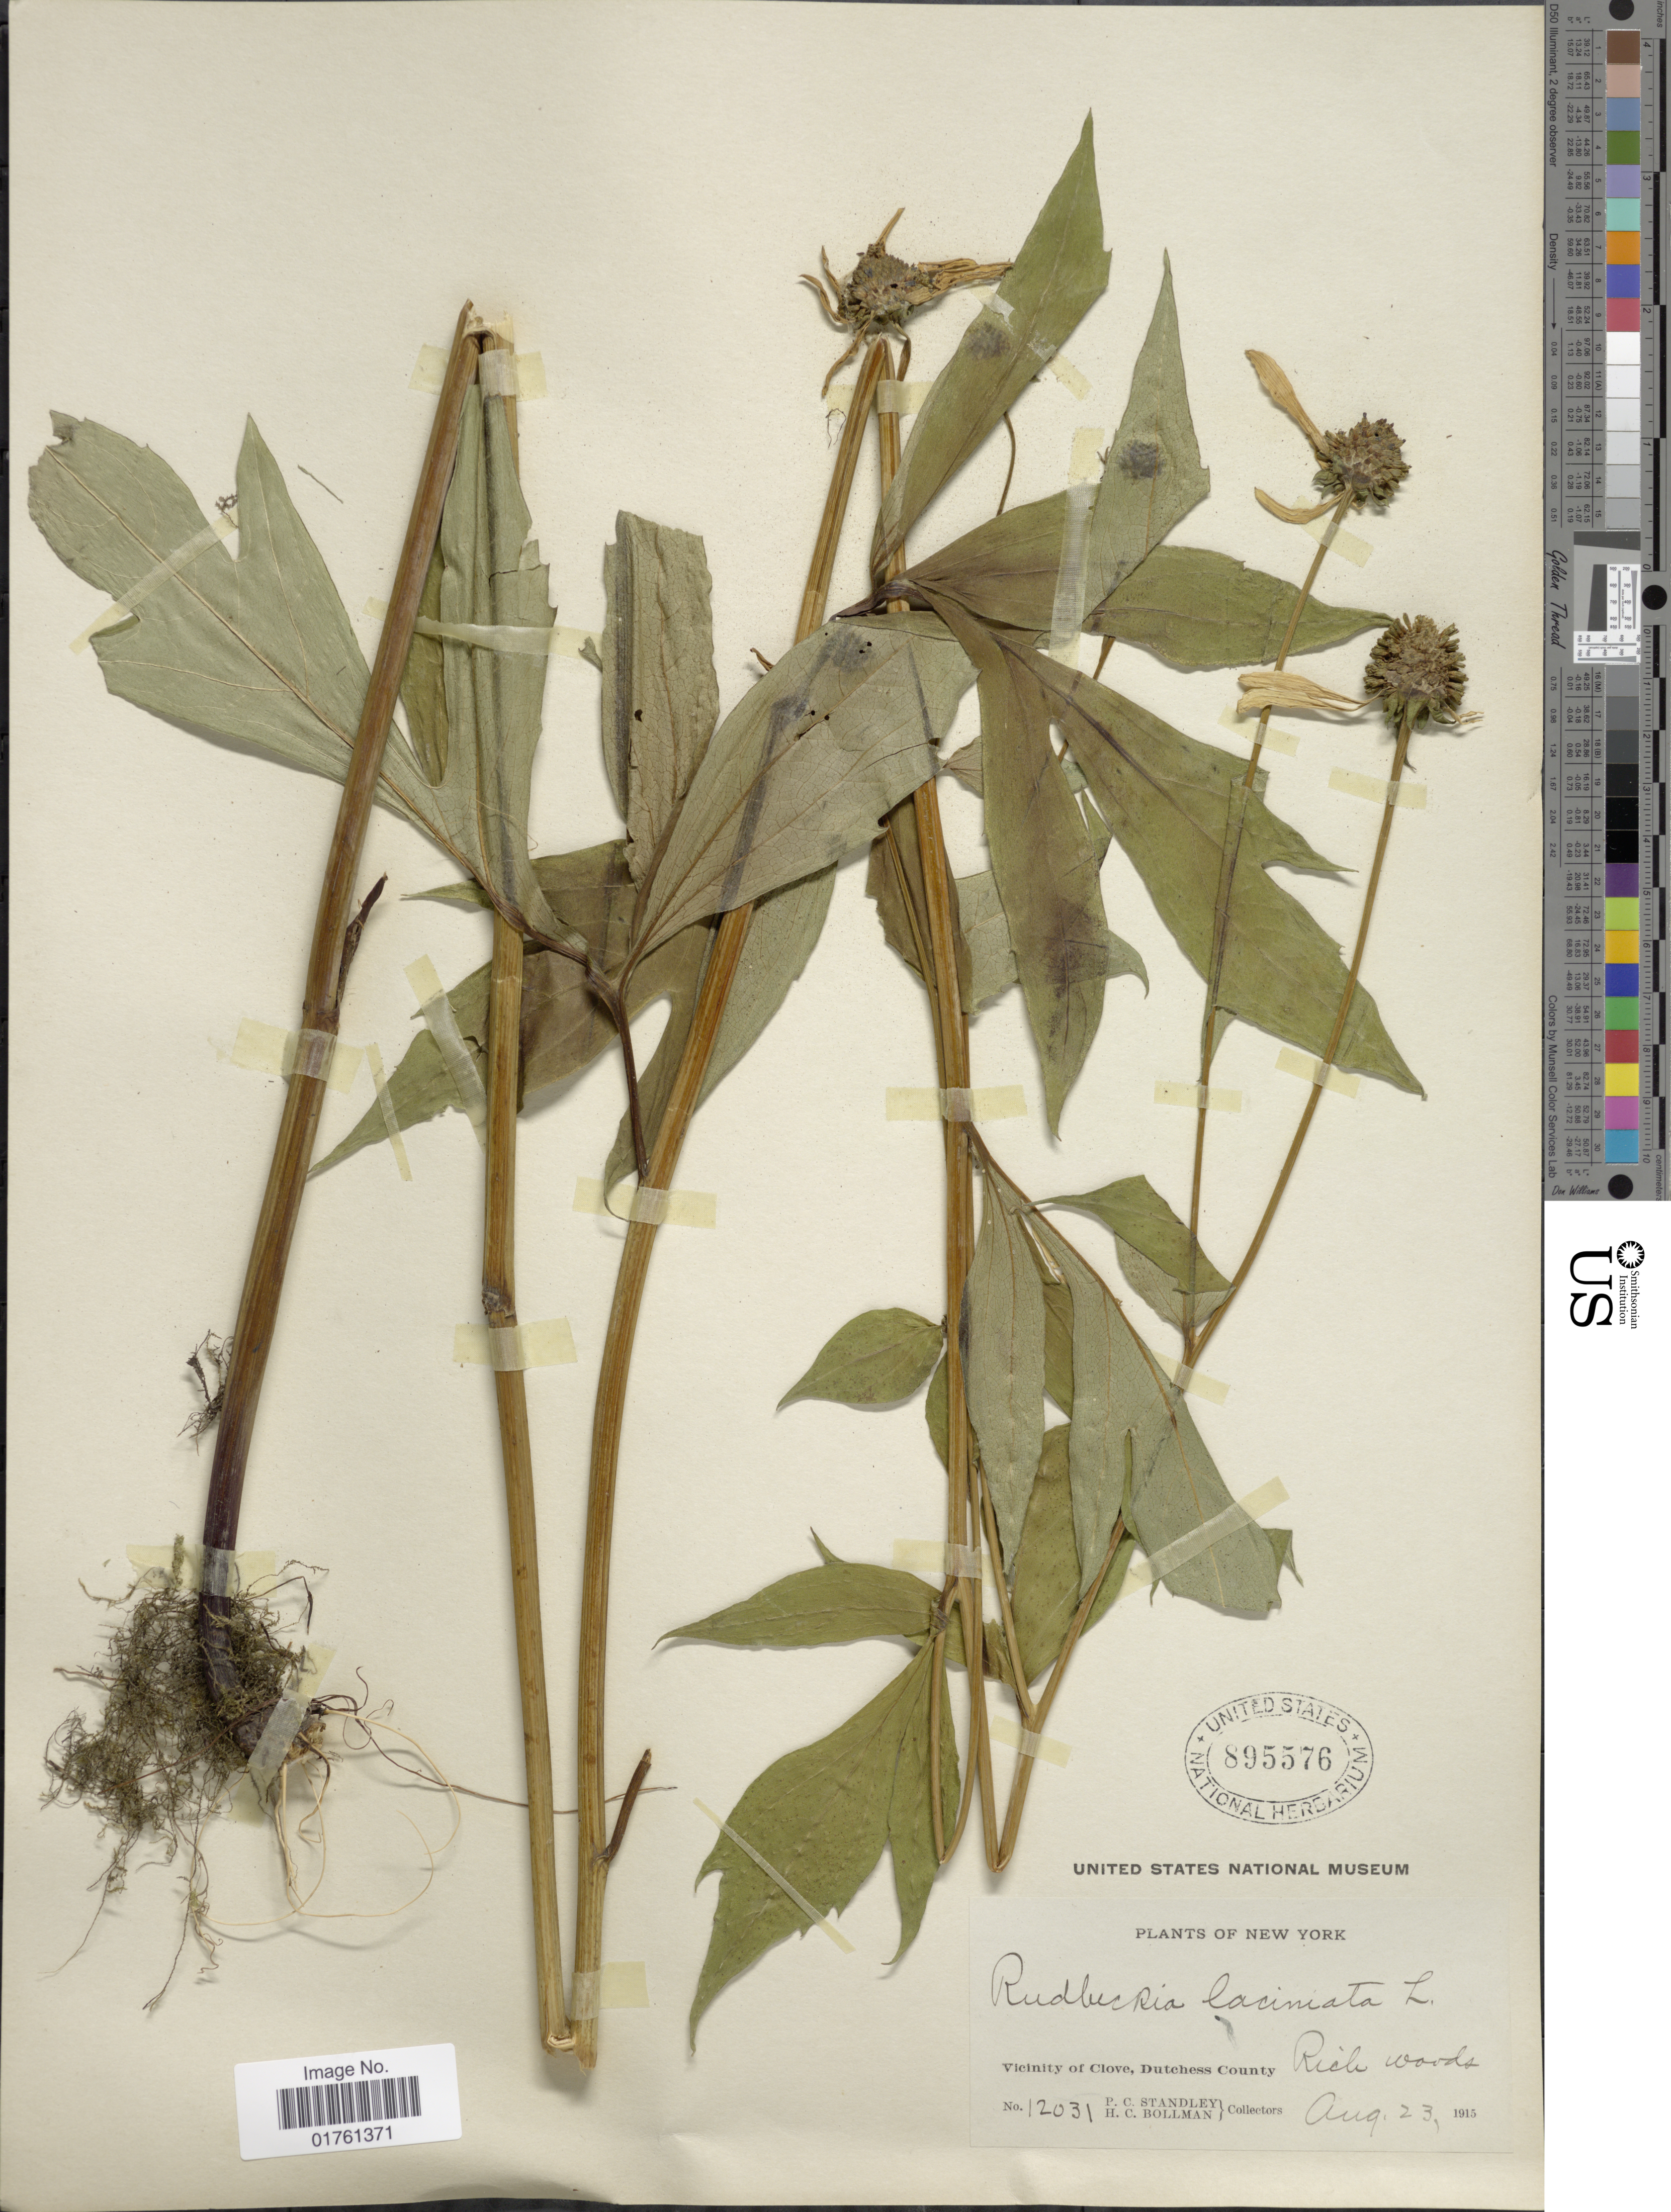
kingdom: Plantae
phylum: Tracheophyta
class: Magnoliopsida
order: Asterales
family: Asteraceae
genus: Rudbeckia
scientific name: Rudbeckia laciniata var. laciniata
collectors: P. C. Standley & H. C. Bollman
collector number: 12031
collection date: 1915-08-23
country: United States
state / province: New York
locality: Vicinity of Clove, Dutchess County, Rich Woods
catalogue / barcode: US 895576